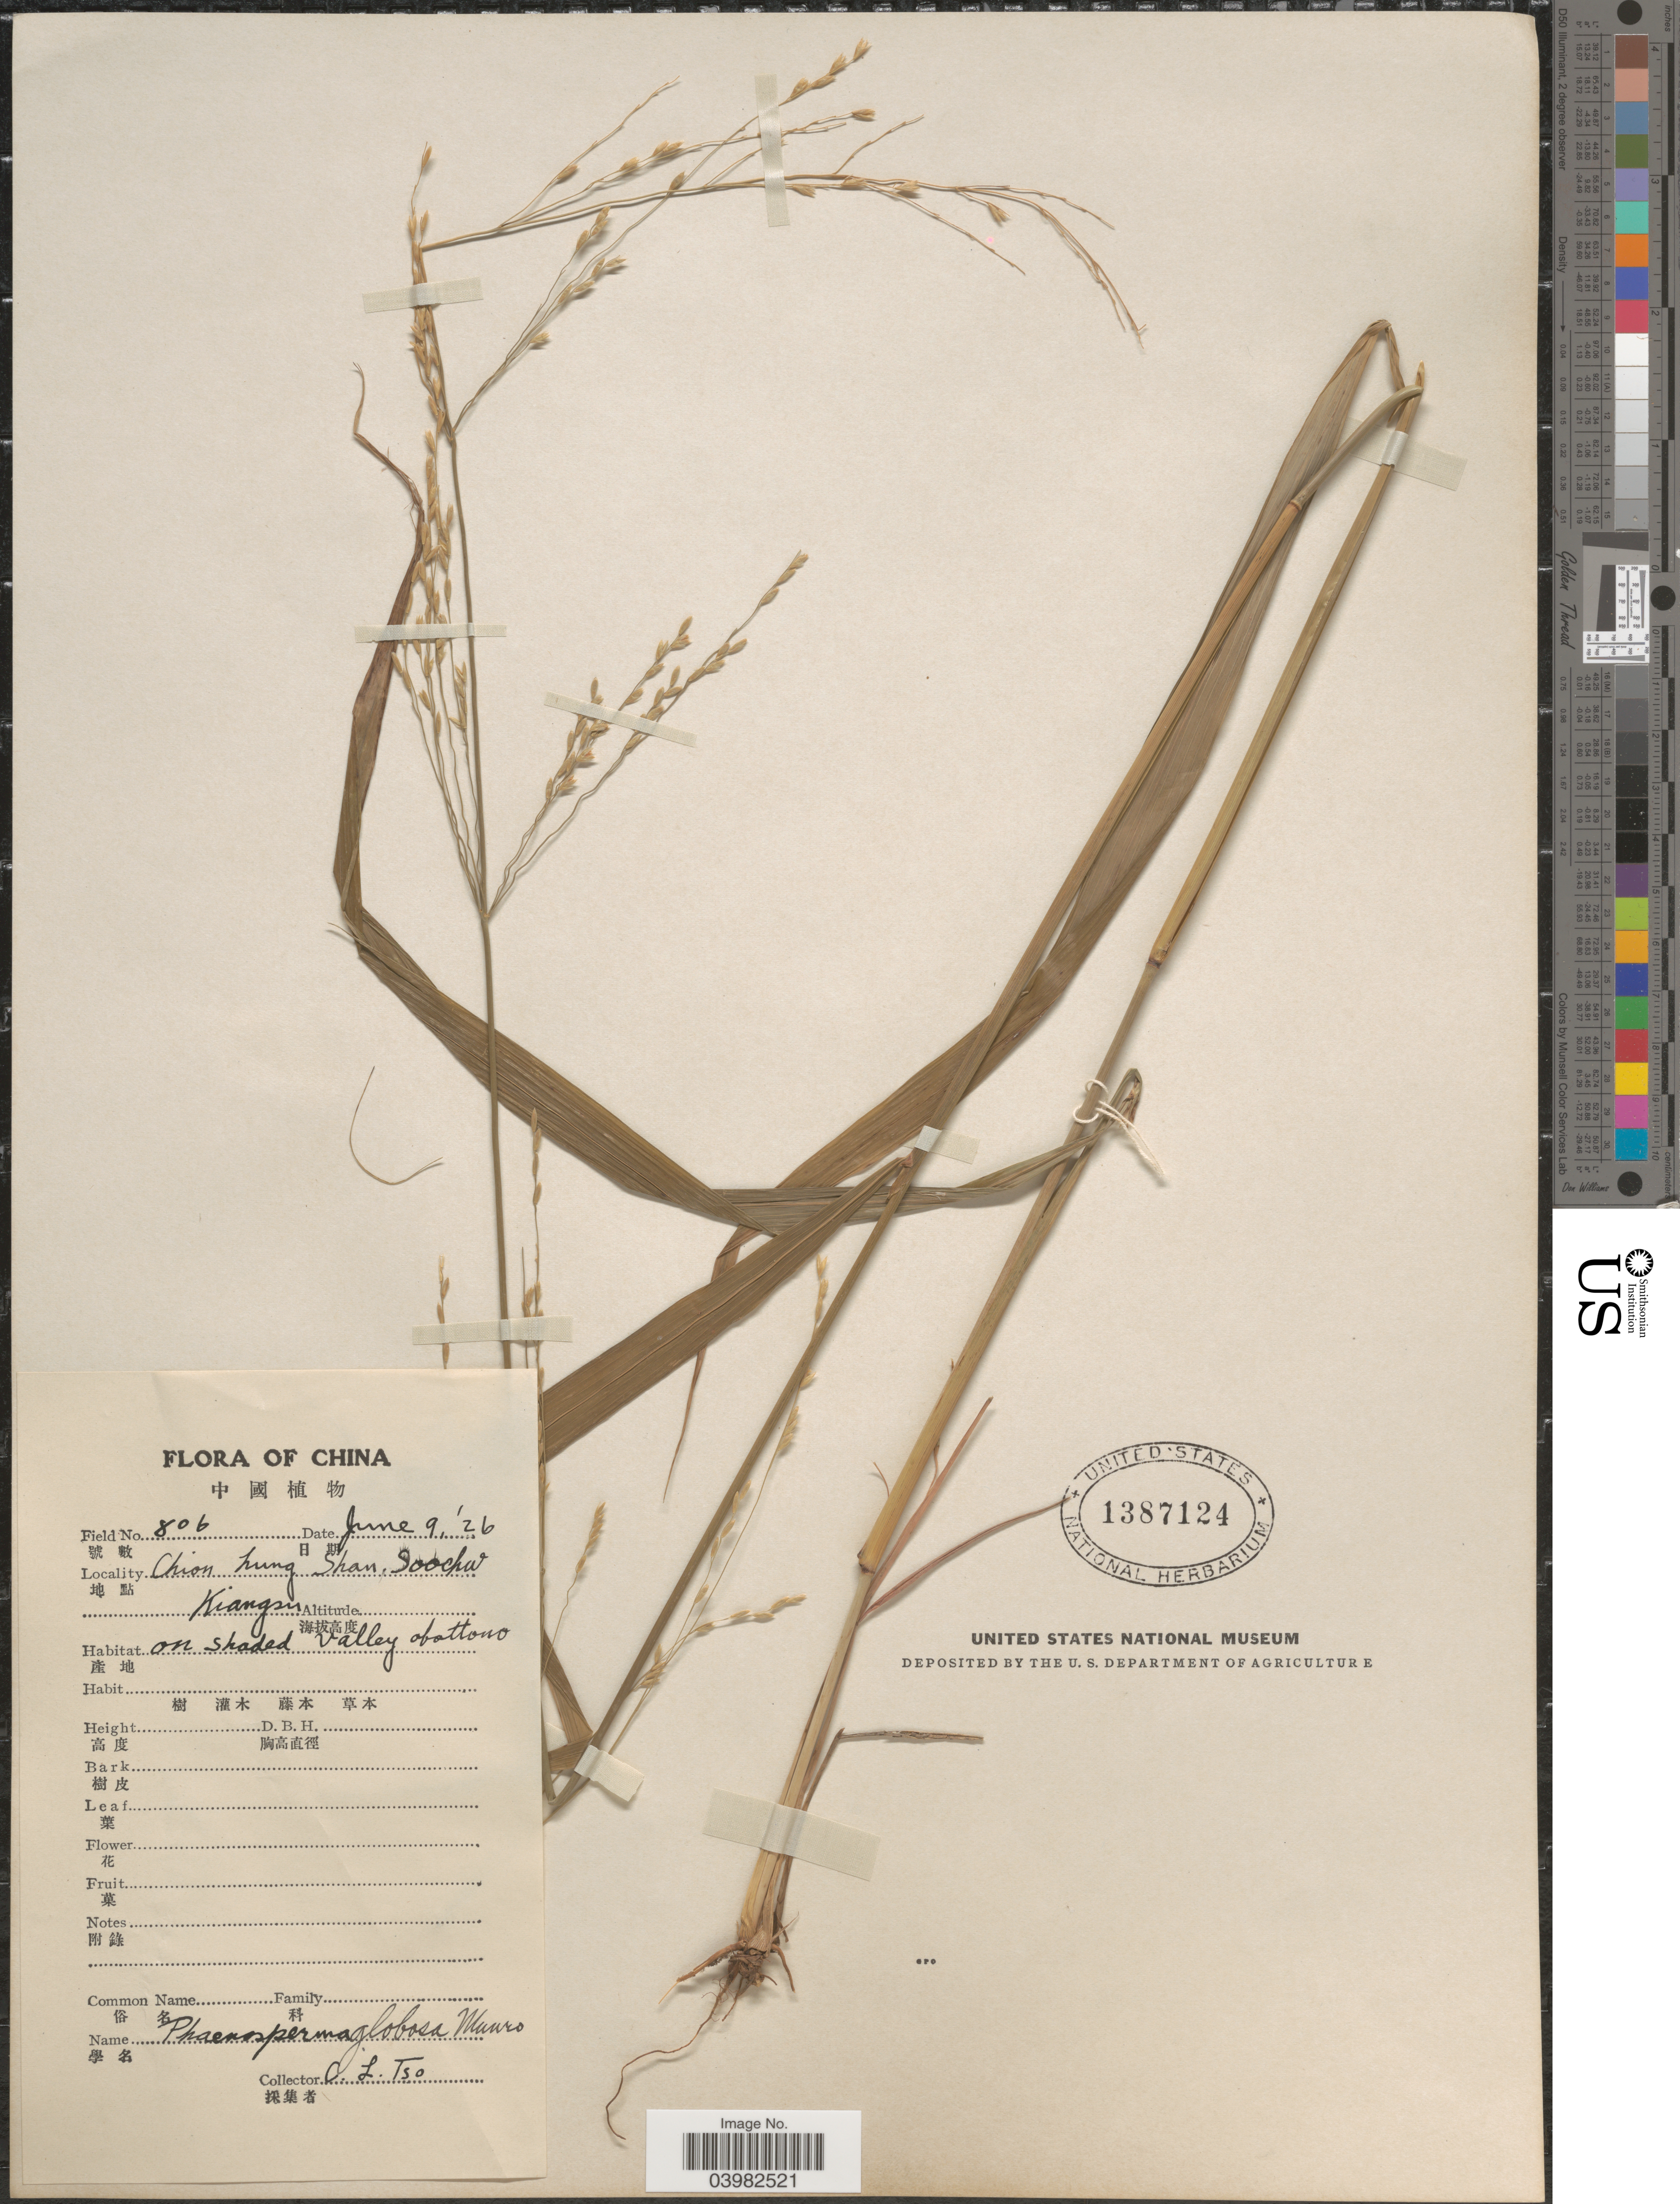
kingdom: Plantae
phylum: Tracheophyta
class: Liliopsida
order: Poales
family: Poaceae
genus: Phaenosperma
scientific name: Phaenosperma globosum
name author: Munro ex Benth.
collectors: C. Tso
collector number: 806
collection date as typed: Transcribed d/m/y: 9/6/26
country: China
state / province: Jiangsu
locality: Chion Lung Shan, Soochow. Kiangsu.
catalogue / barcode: US 1387124